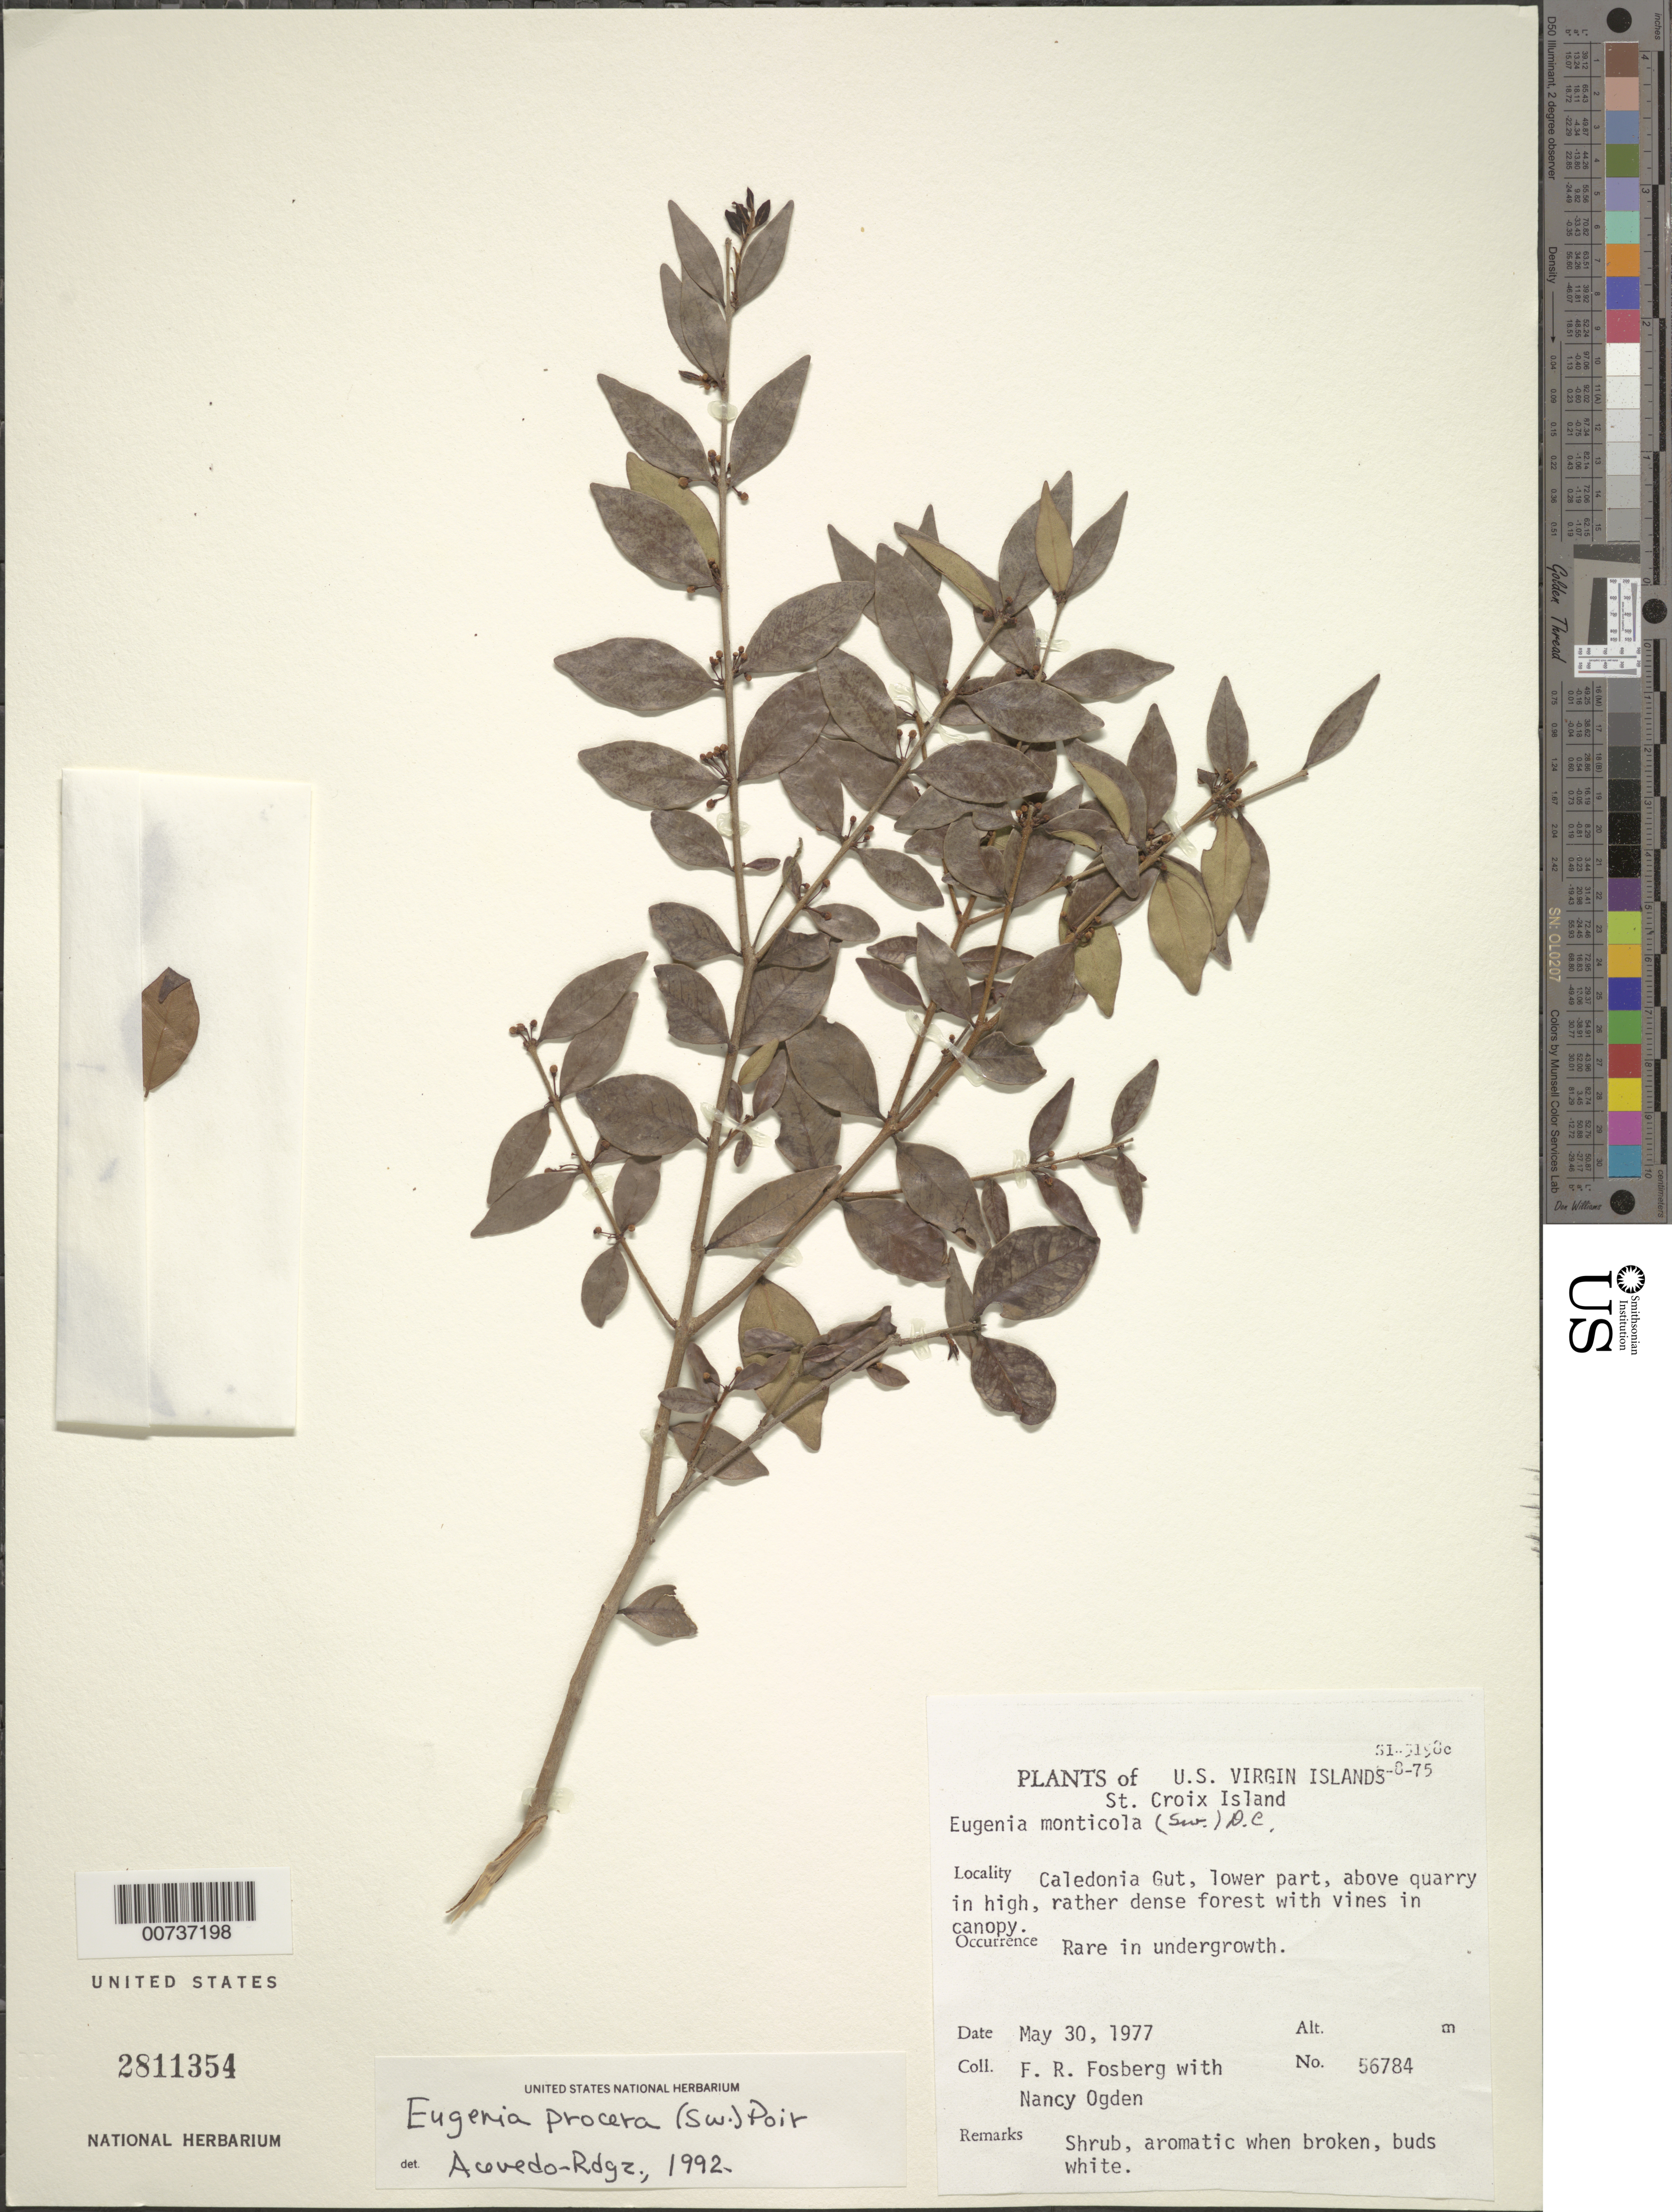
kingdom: Plantae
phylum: Tracheophyta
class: Magnoliopsida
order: Myrtales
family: Myrtaceae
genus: Eugenia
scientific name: Eugenia procera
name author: (Sw.) Poir.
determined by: Acevedo-Rodríguez, P., (BOT), Smithsonian Institution - National Museum of Natural History (UNITED STATES)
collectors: F. R. Fosberg & N. Ogden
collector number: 56784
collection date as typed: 30 May 1977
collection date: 1977-05-30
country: U.S. Virgin Islands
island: St. Croix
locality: Caledonia Gut, lower part, above quarry in high, rather dense forest with vines in canopy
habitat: Rare in undergrowth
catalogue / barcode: US 2811354